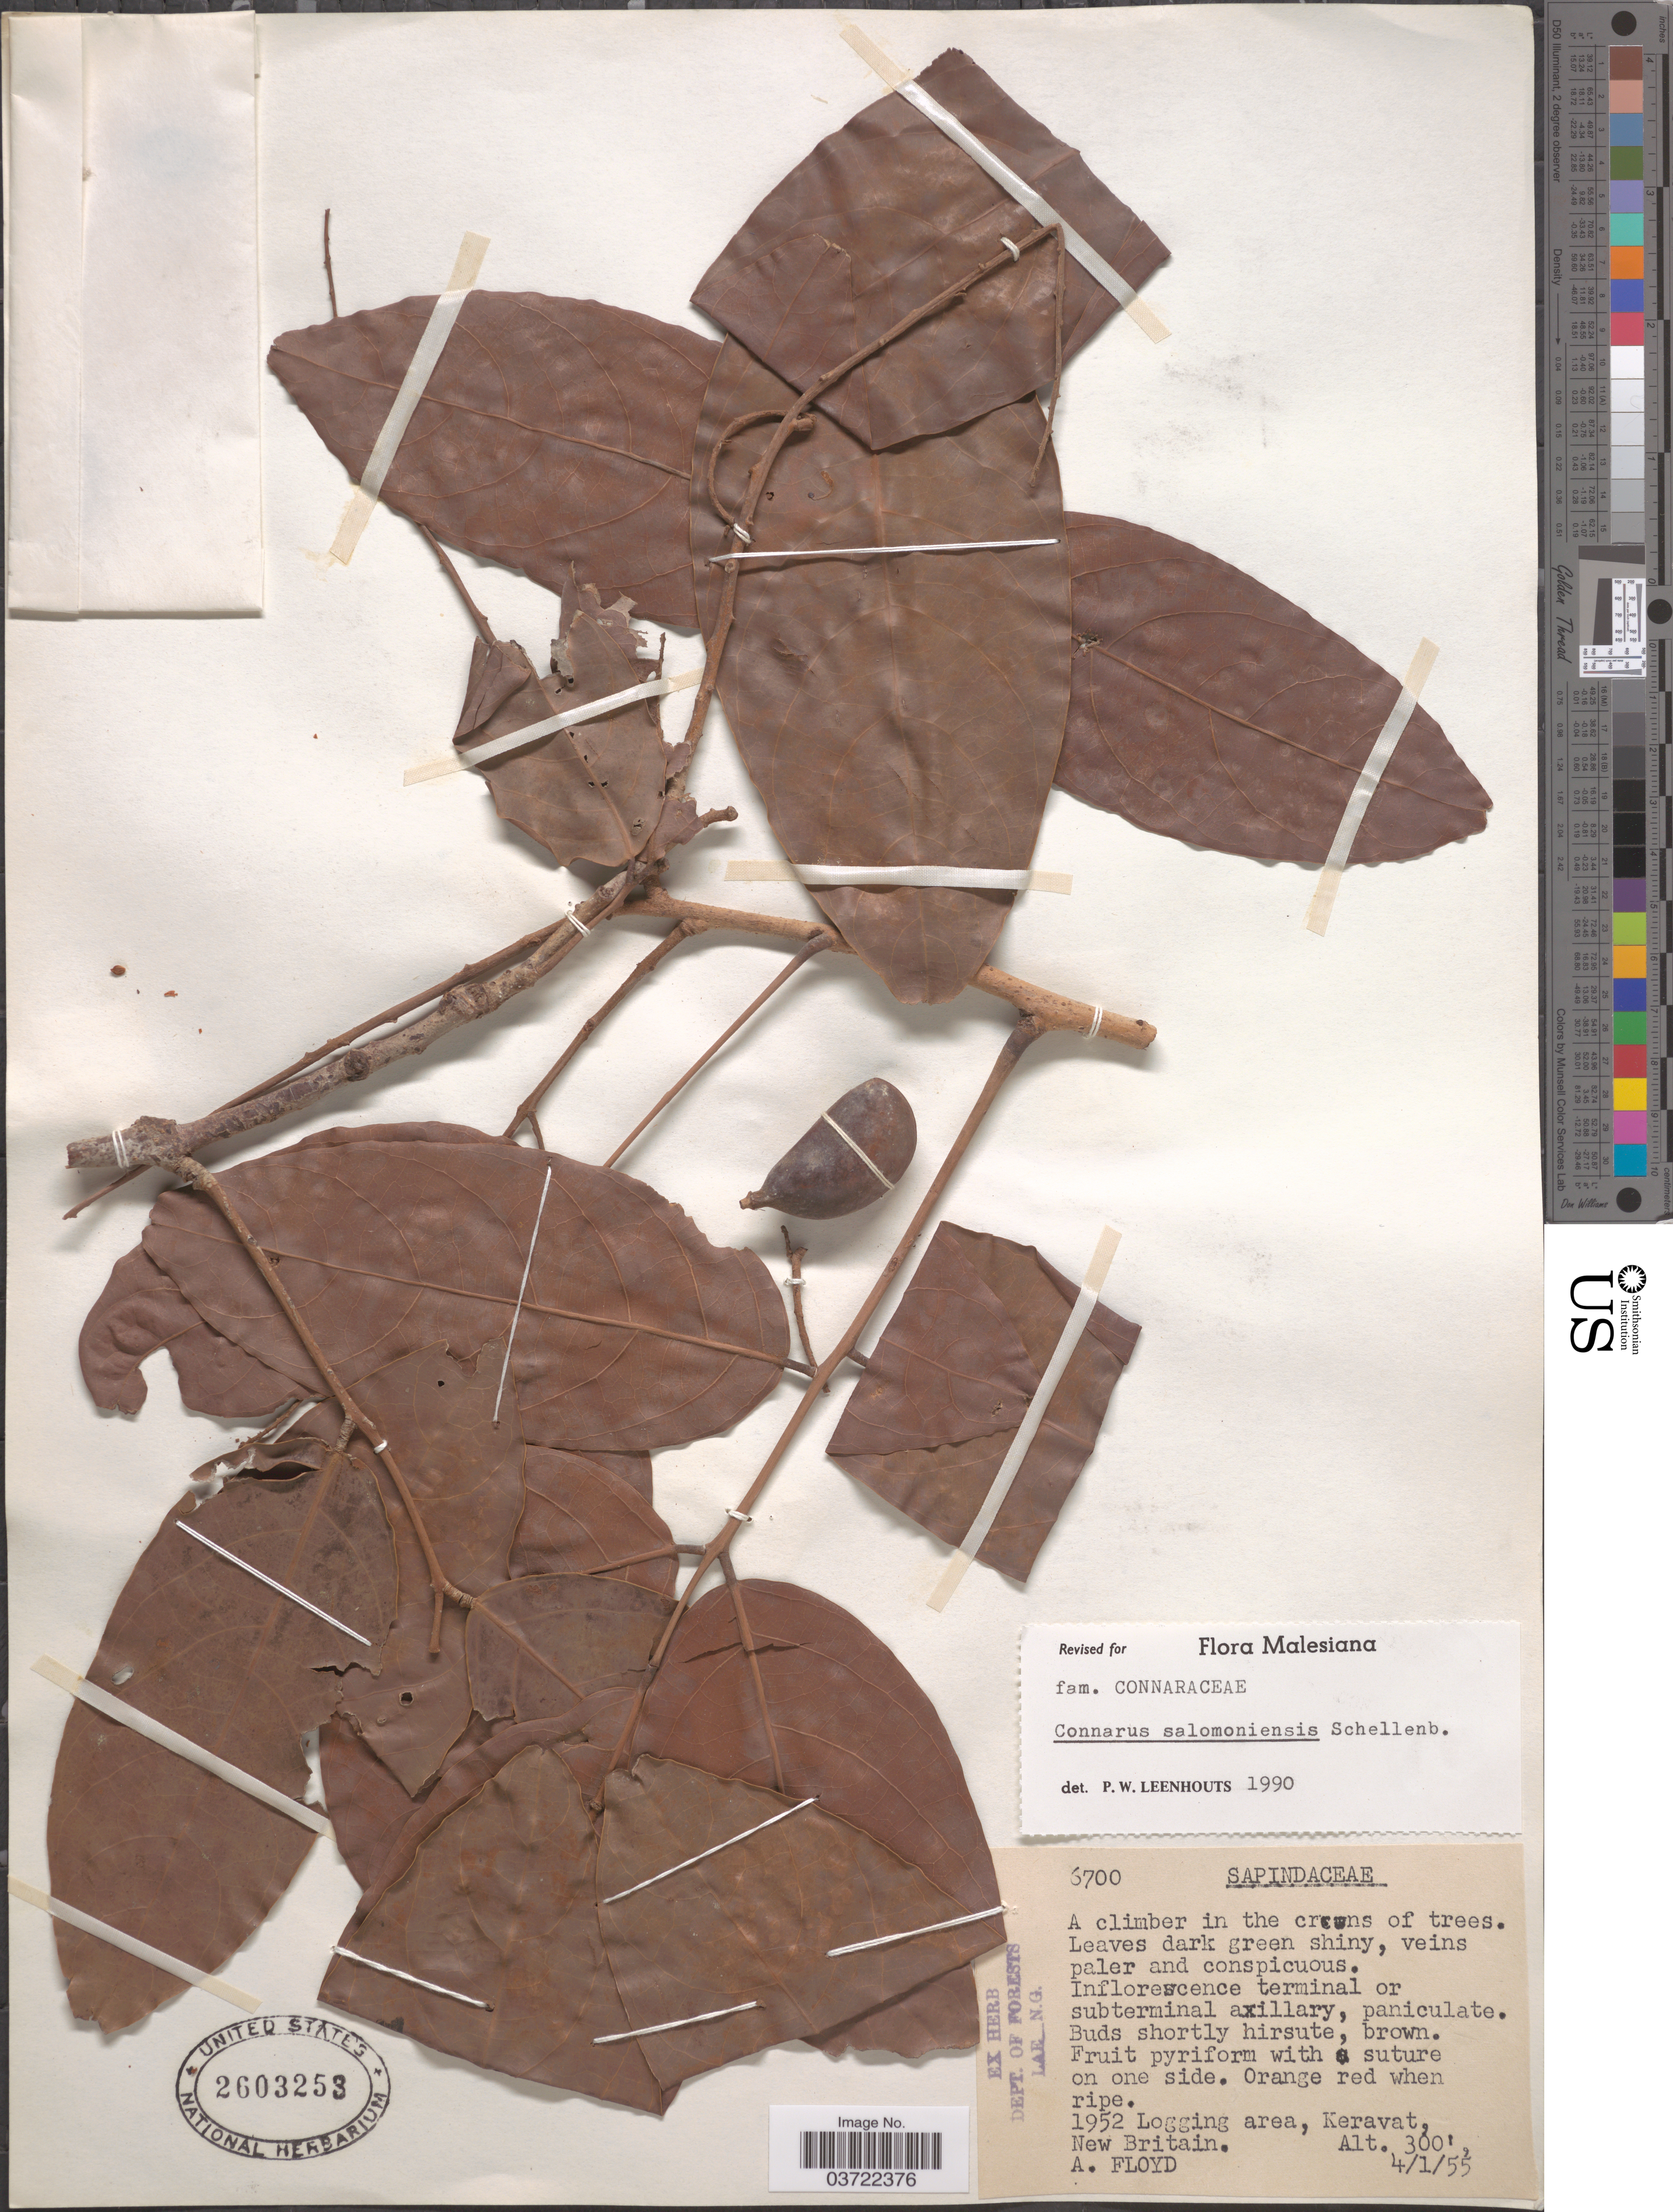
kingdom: Plantae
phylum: Tracheophyta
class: Magnoliopsida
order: Oxalidales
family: Connaraceae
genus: Connarus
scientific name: Connarus salomoniensis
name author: G. Schellenb.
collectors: A. Floyd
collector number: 6700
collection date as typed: Transcribed d/m/y: 4/1/55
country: Papua New Guinea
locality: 1952 Logging area, Keravat, New Britain.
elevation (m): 91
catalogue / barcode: US 2603253